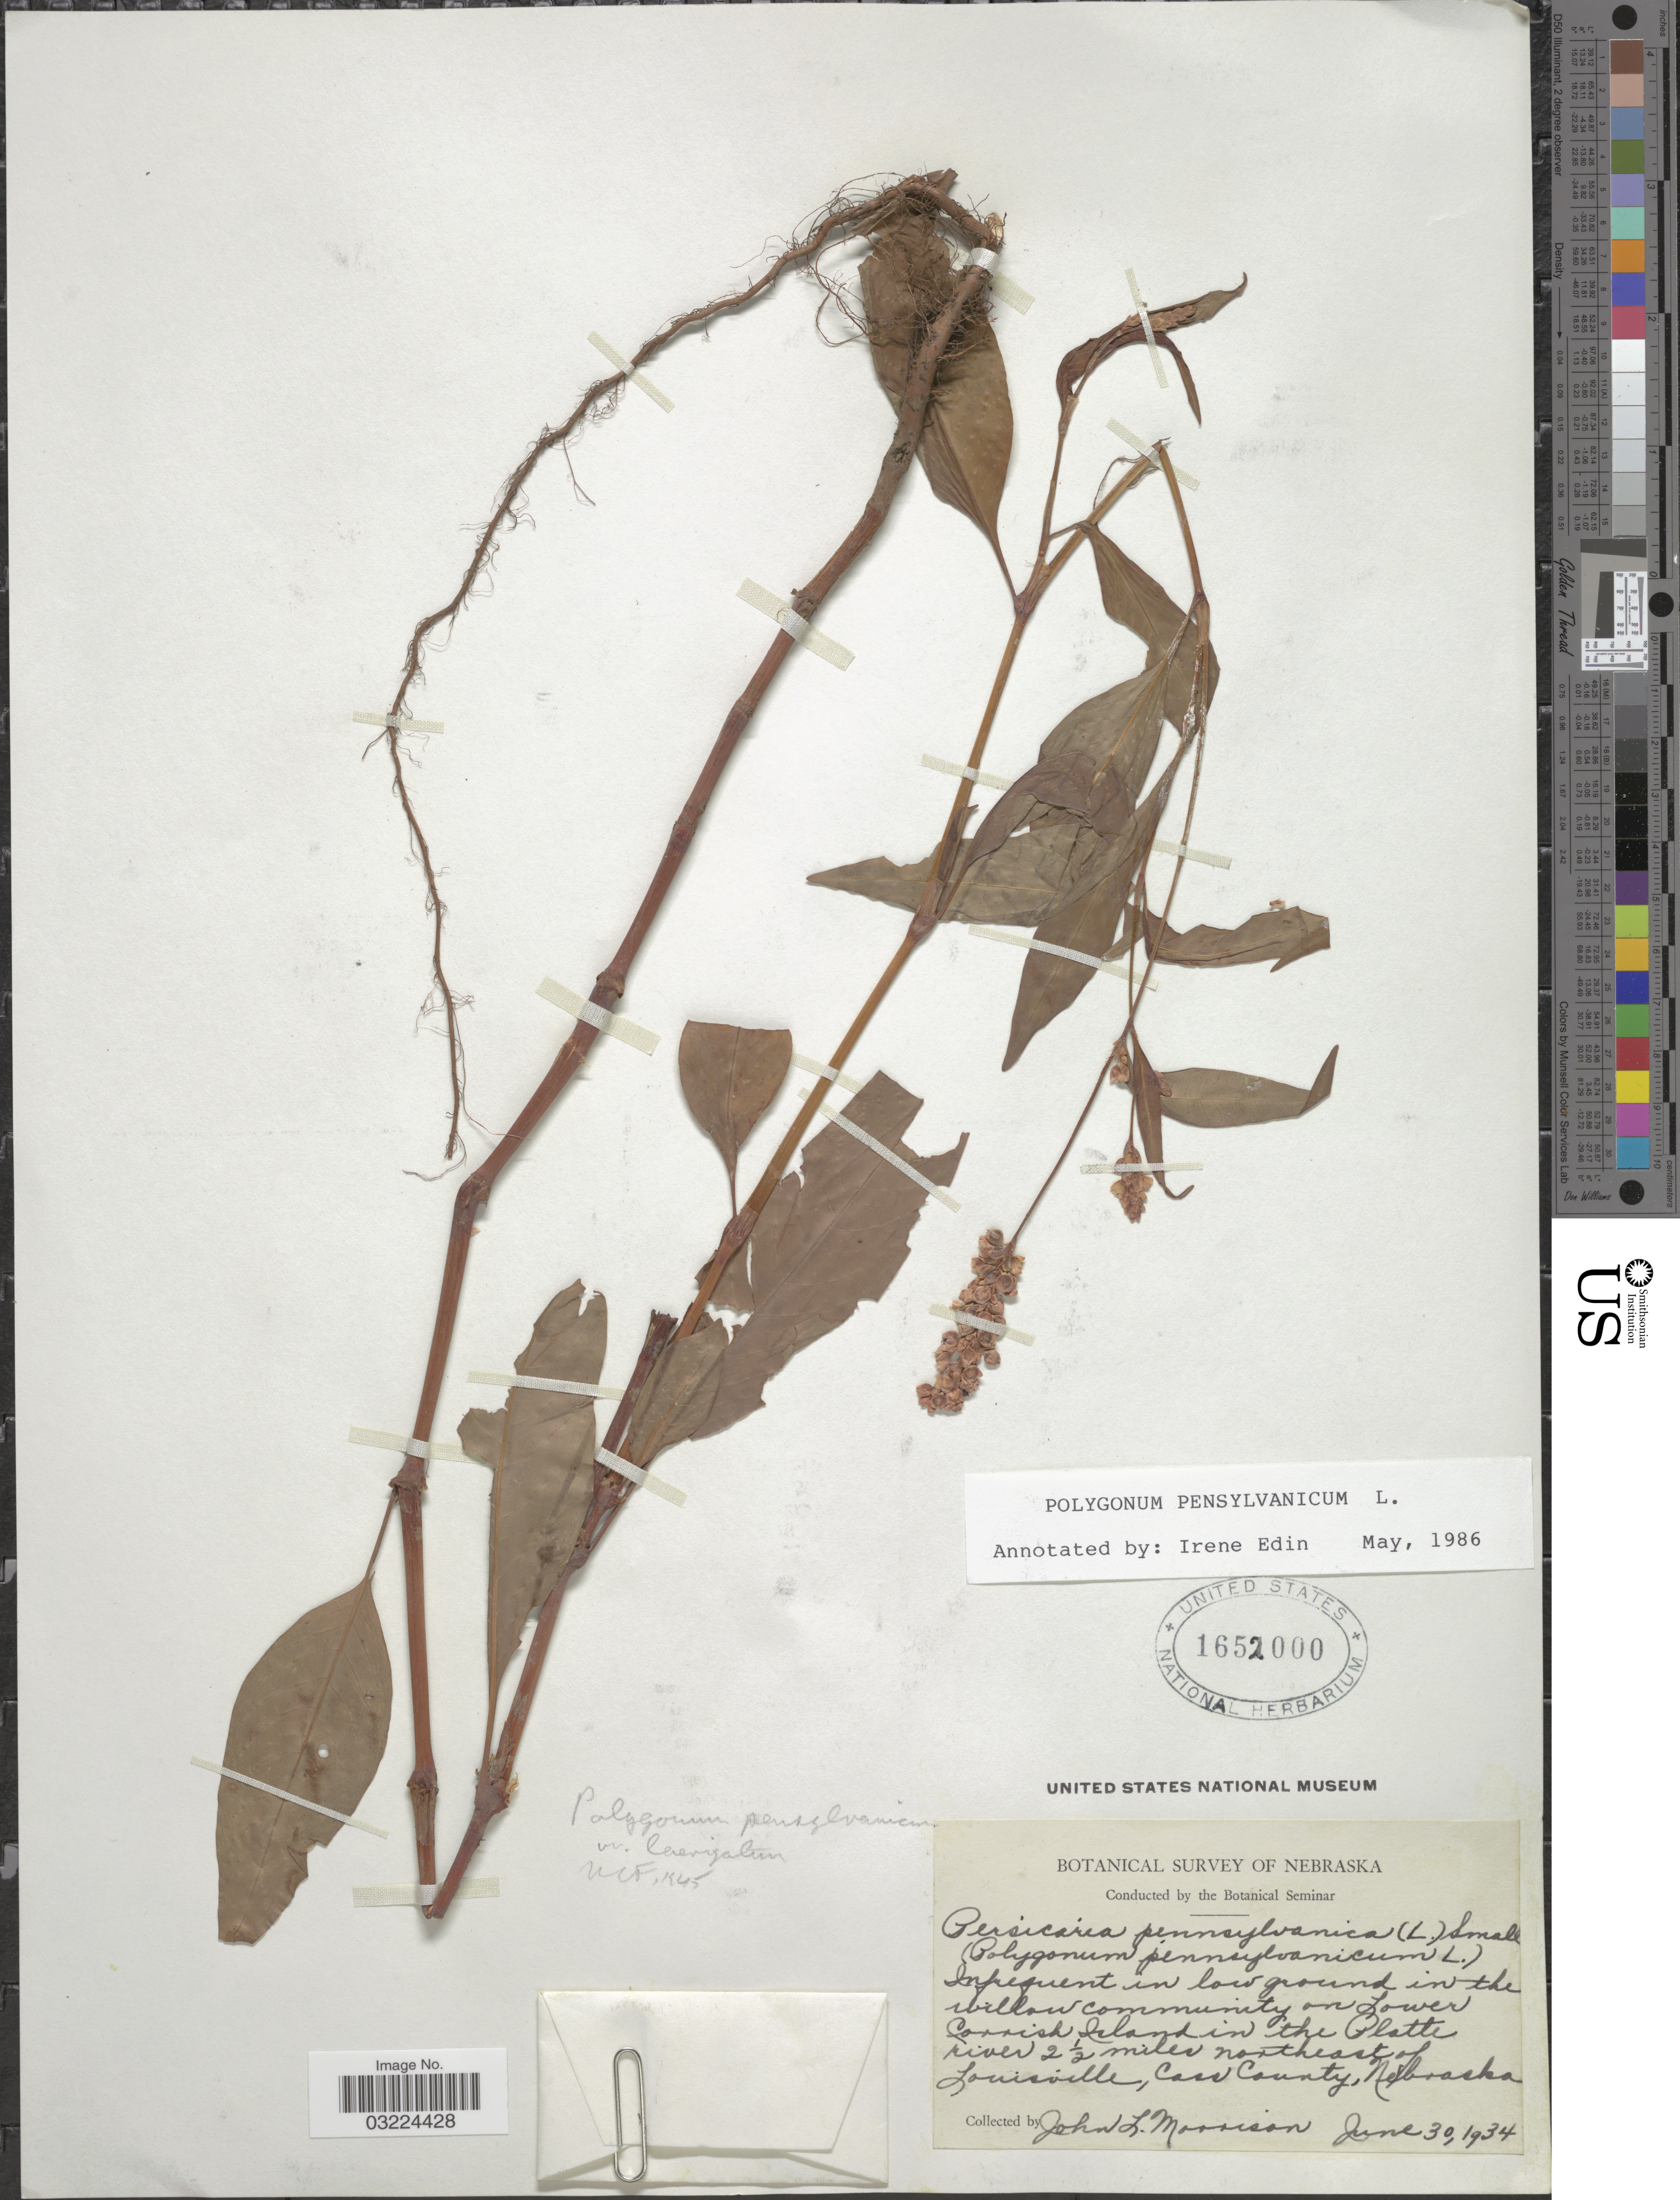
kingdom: Plantae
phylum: Tracheophyta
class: Magnoliopsida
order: Caryophyllales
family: Polygonaceae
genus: Persicaria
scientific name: Persicaria pensylvanica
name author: (L.) M. Gómez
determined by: Atha, D. E.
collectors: J. Morrison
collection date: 1934-06-30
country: United States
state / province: Nebraska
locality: Infrequent in low ground in the willow community on Lower Corrish Island in the Platte river 2 ½ miles northeast of Louisville, Cass County.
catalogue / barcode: US 1652000